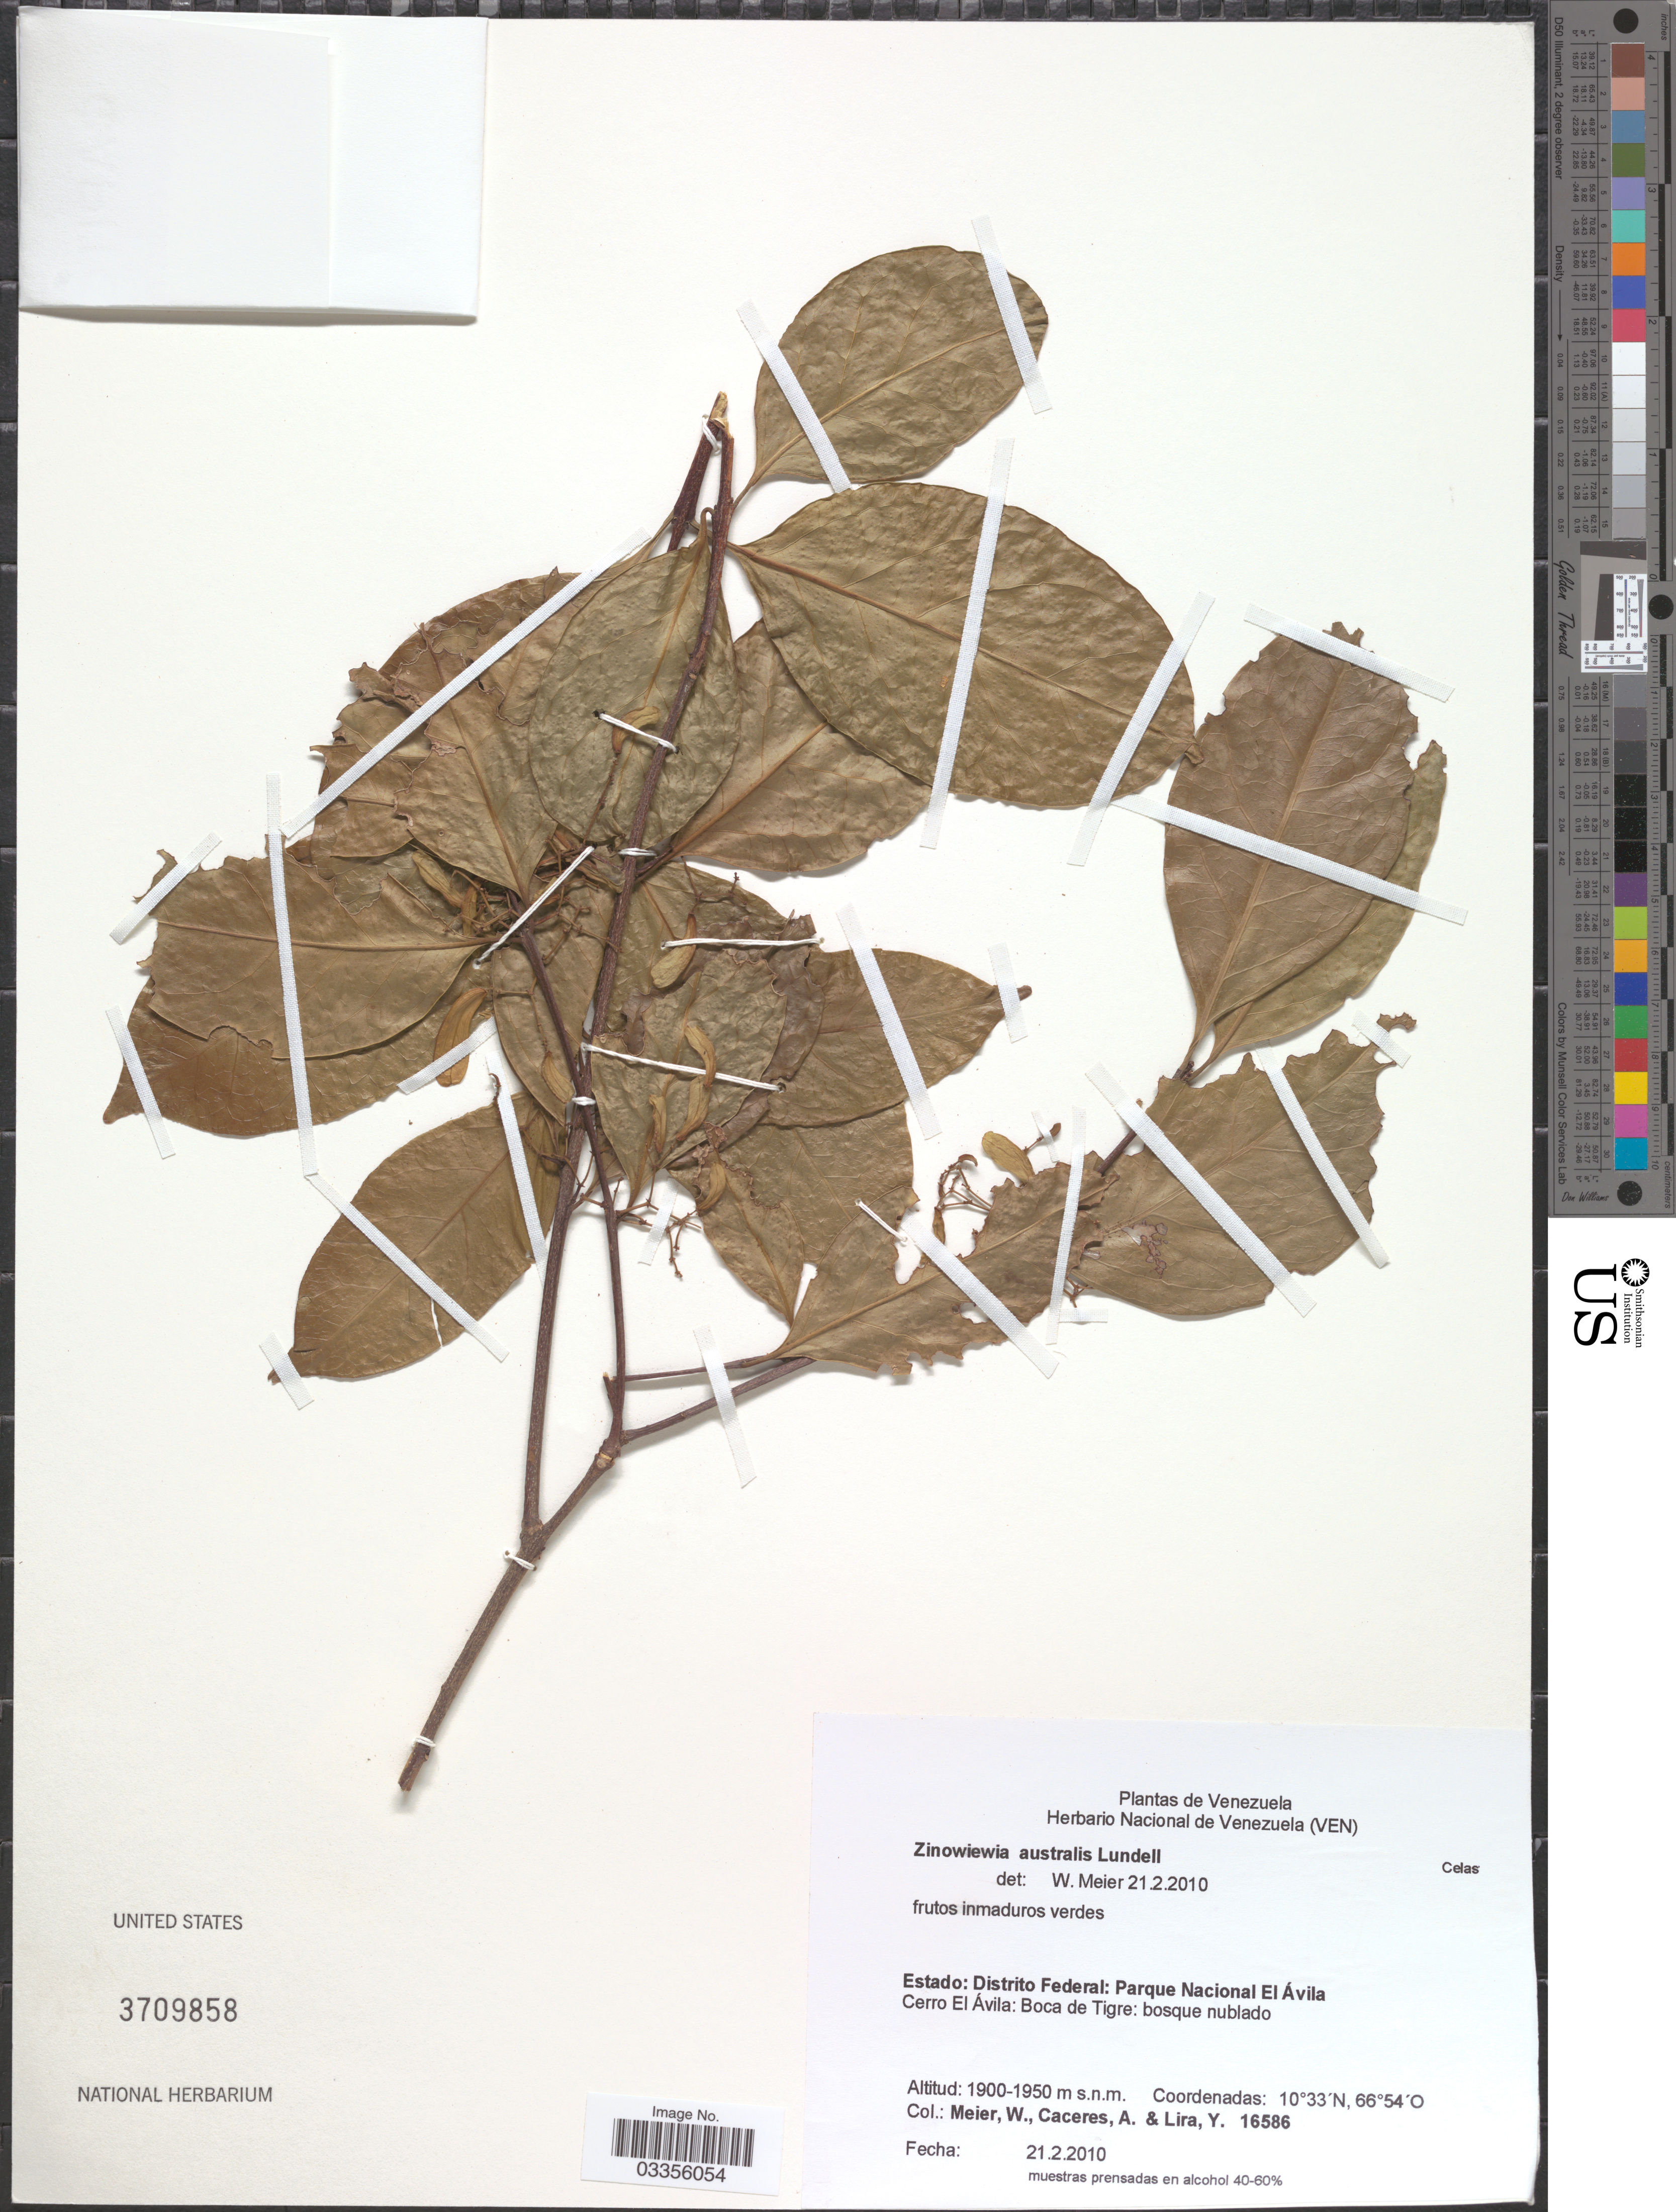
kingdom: Plantae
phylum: Tracheophyta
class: Magnoliopsida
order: Celastrales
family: Celastraceae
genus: Zinowiewia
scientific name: Zinowiewia australis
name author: Lundell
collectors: W. Meier, A. Caceres & Y. Lira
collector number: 16586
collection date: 2010-02-21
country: Venezuela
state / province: Miranda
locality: Estado: Distrito Federal: Parque Nacional El Ávila. Cerro El Ávila: Boca de Tigre: bosque nublado.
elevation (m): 1900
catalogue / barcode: US 3709858